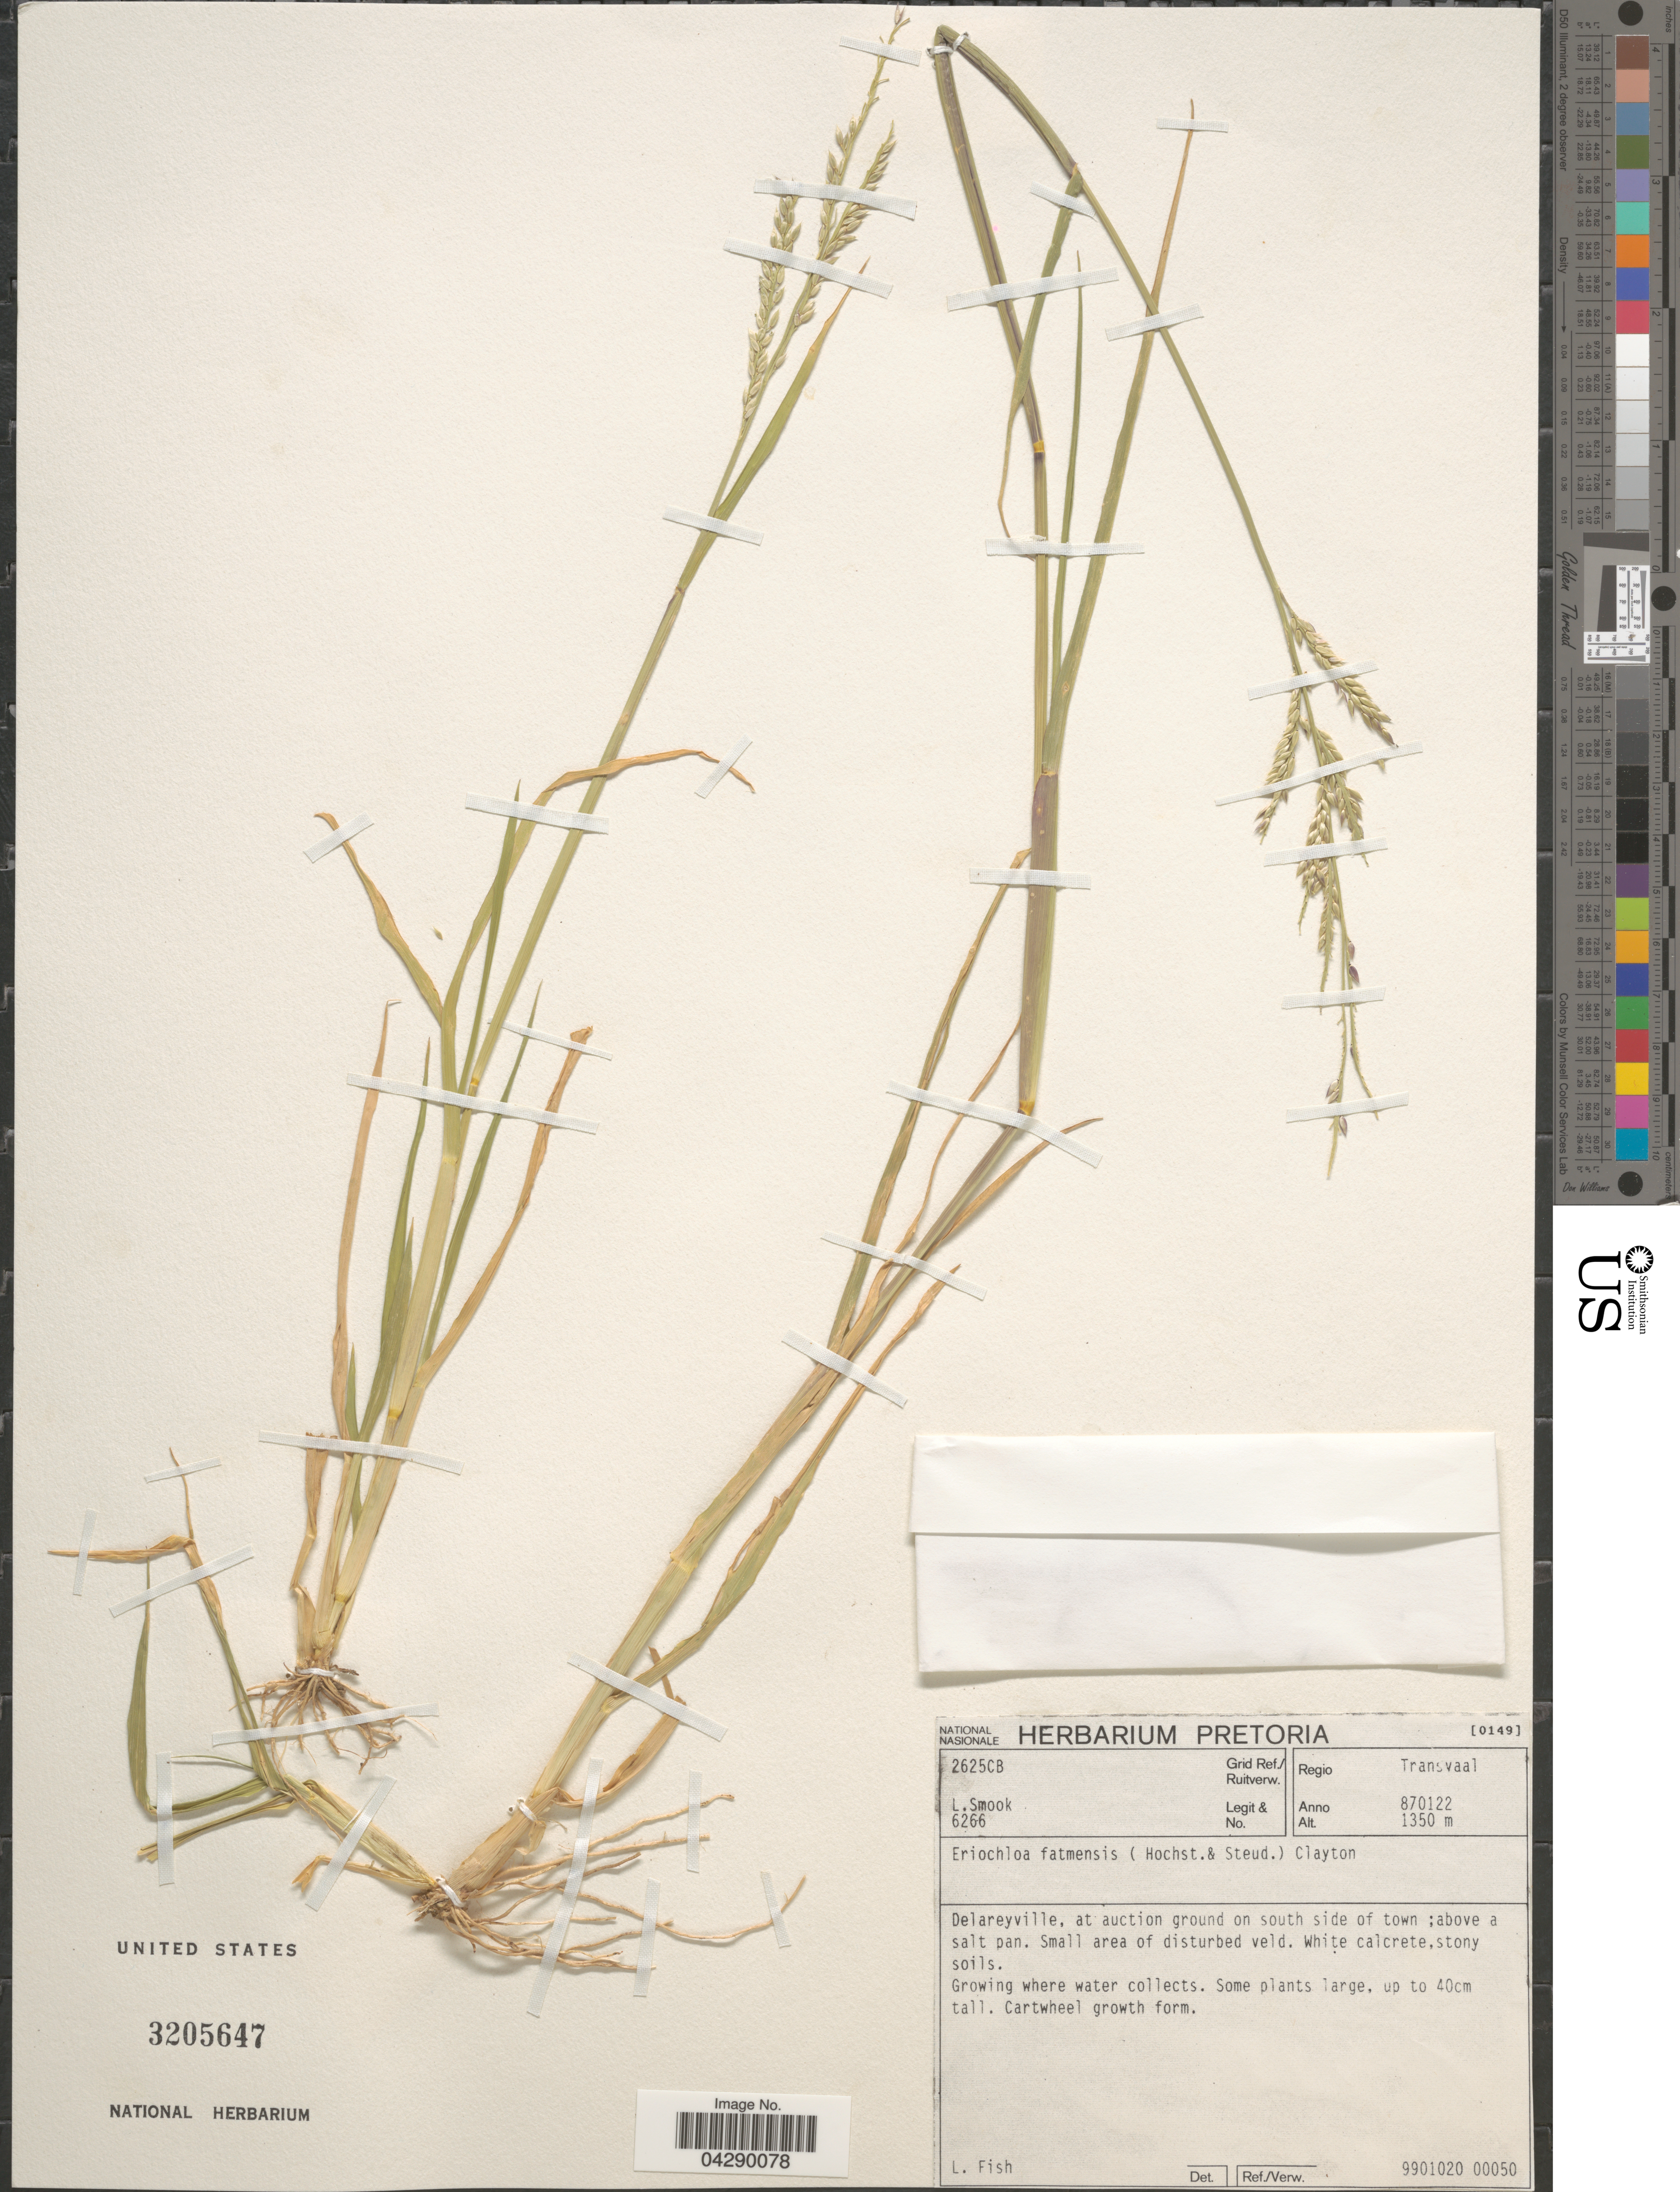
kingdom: Plantae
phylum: Tracheophyta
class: Liliopsida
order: Poales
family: Poaceae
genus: Eriochloa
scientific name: Eriochloa fatmensis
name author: (Hochst. & Steud.) Clayton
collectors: L. Smook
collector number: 6266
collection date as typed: Transcribed d/m/y: 22/1/87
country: South Africa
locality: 2625CB Grid Ref./Ruitverw. Regio Transvaal. Delareyville, at auction ground on south side of town; above a salt pan.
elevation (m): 1500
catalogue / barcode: US 3205647